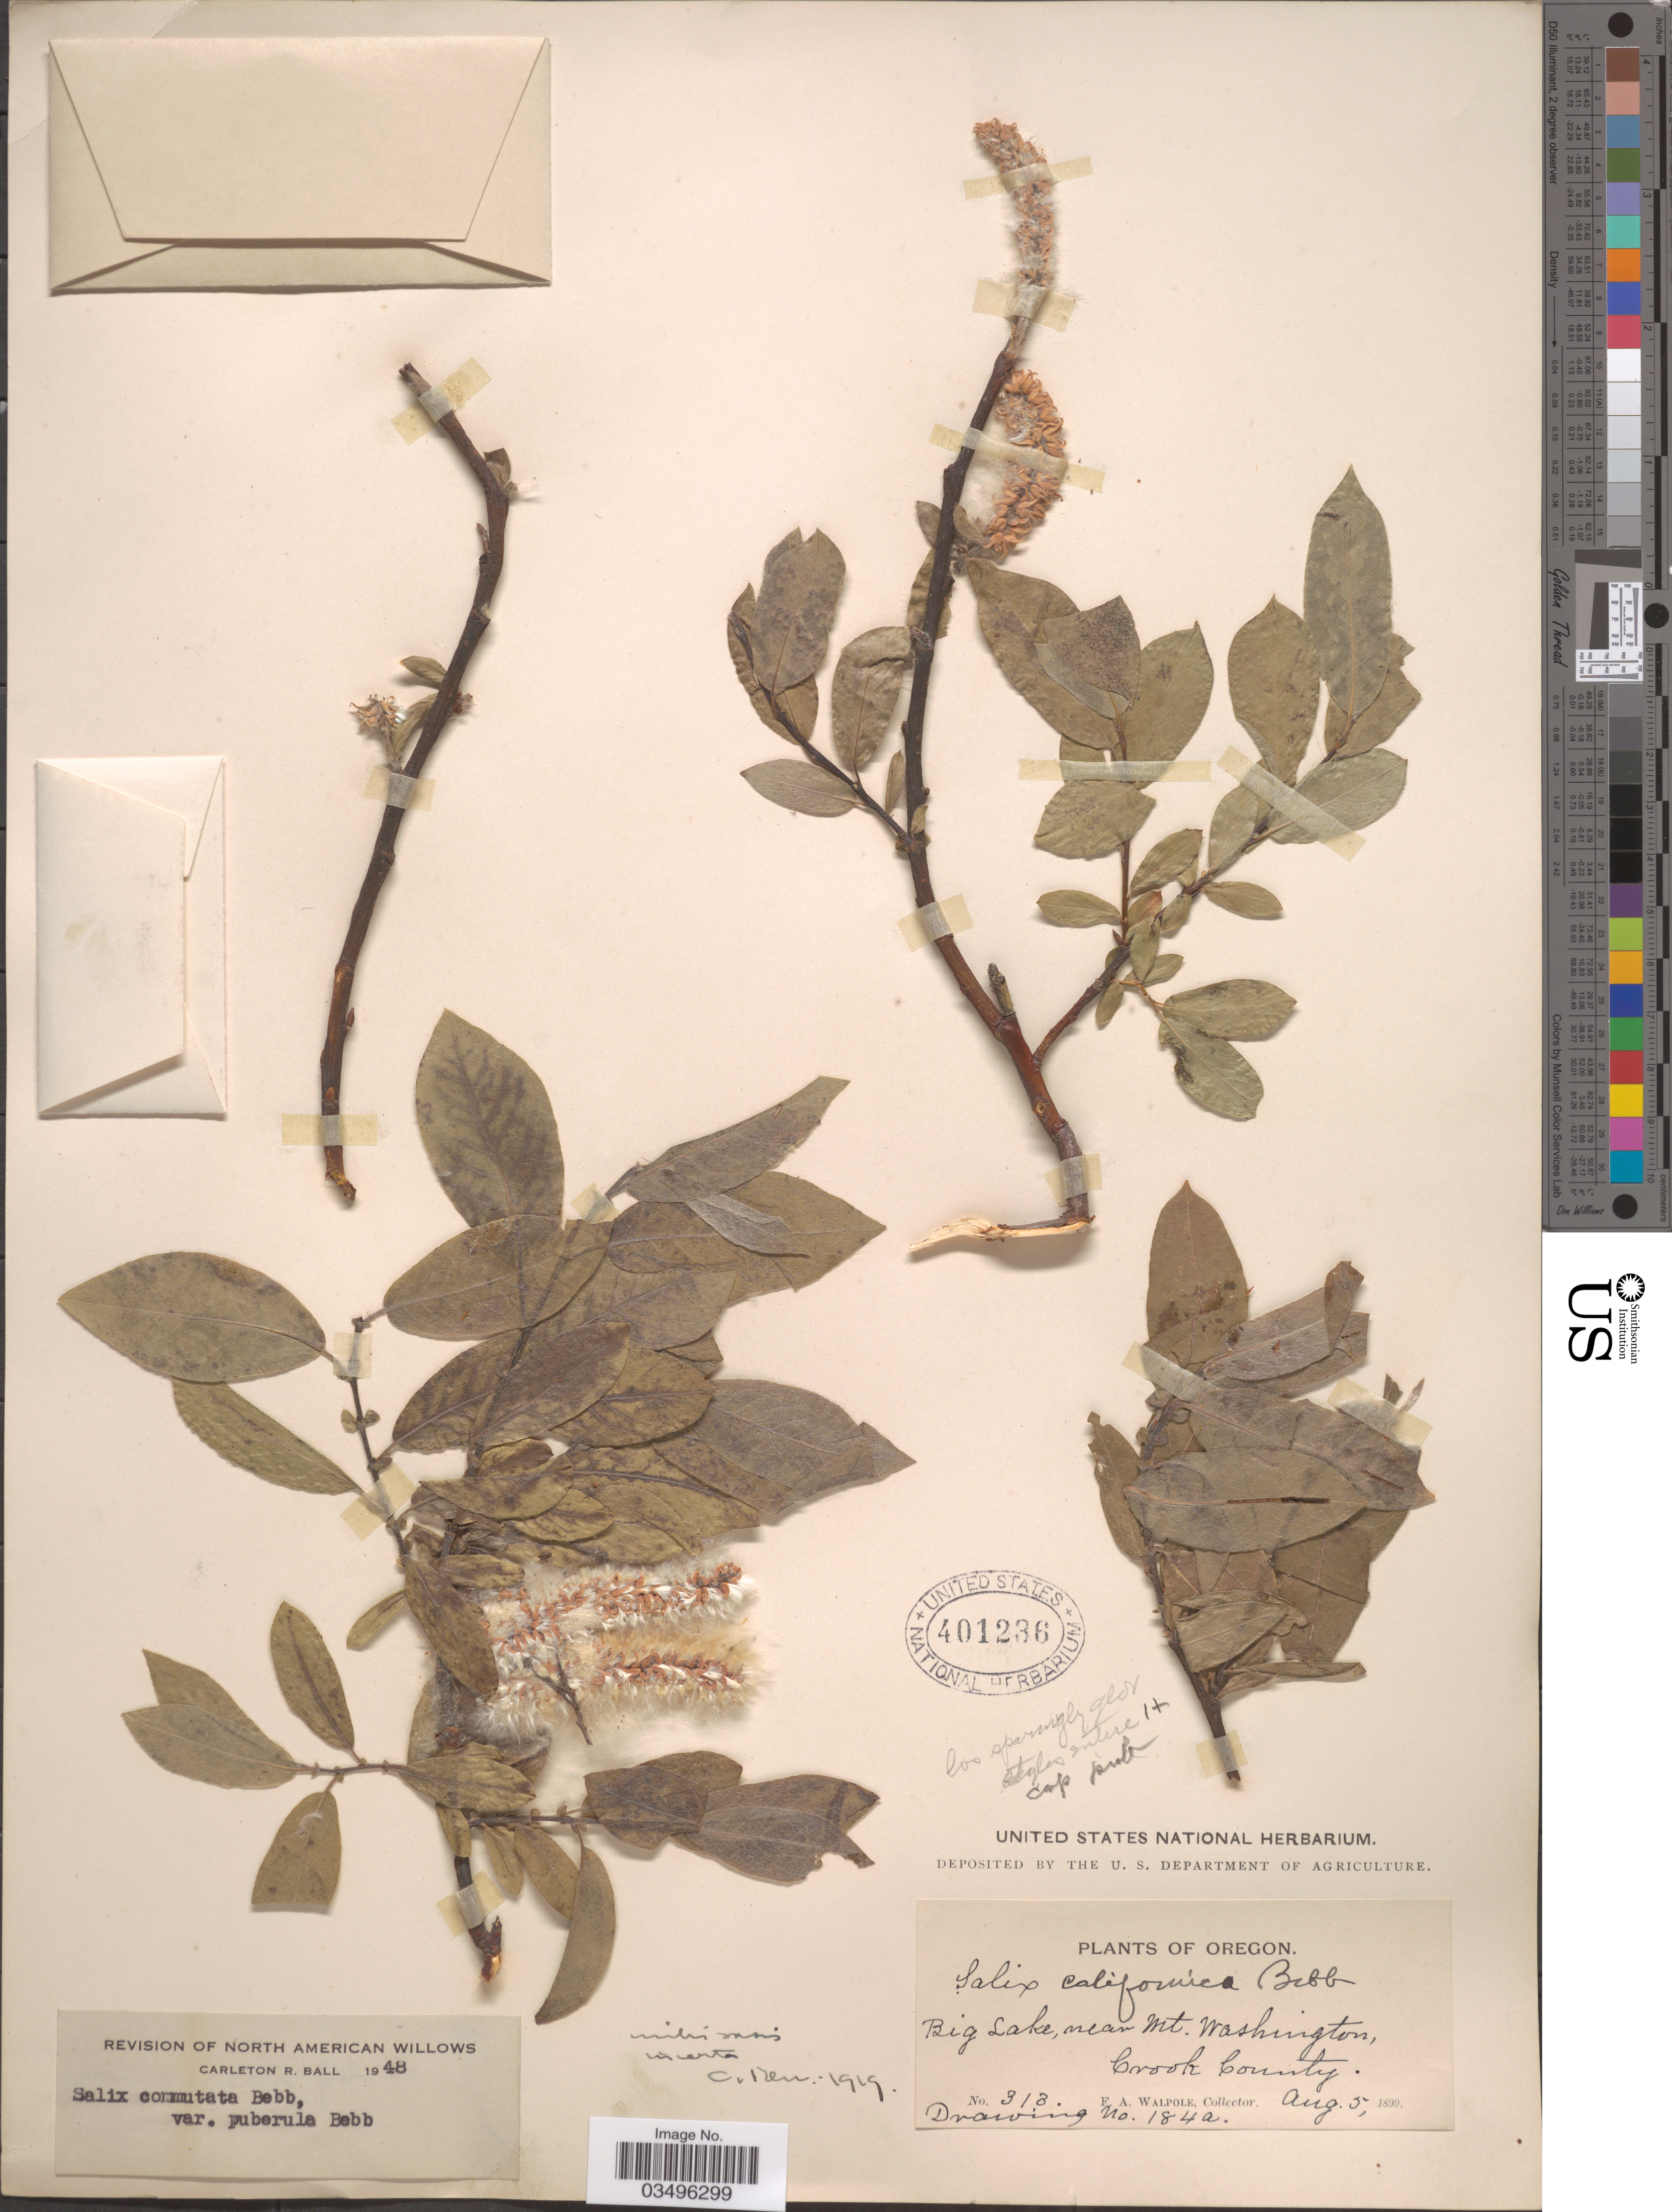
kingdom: Plantae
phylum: Tracheophyta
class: Magnoliopsida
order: Malpighiales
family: Salicaceae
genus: Salix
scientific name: Salix commutata var. puberula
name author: Bebb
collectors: F. Walpole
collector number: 313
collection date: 1899-08-05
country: United States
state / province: Oregon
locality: Bige Lake, near Mt. Washington, Crook County.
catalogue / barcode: US 401236